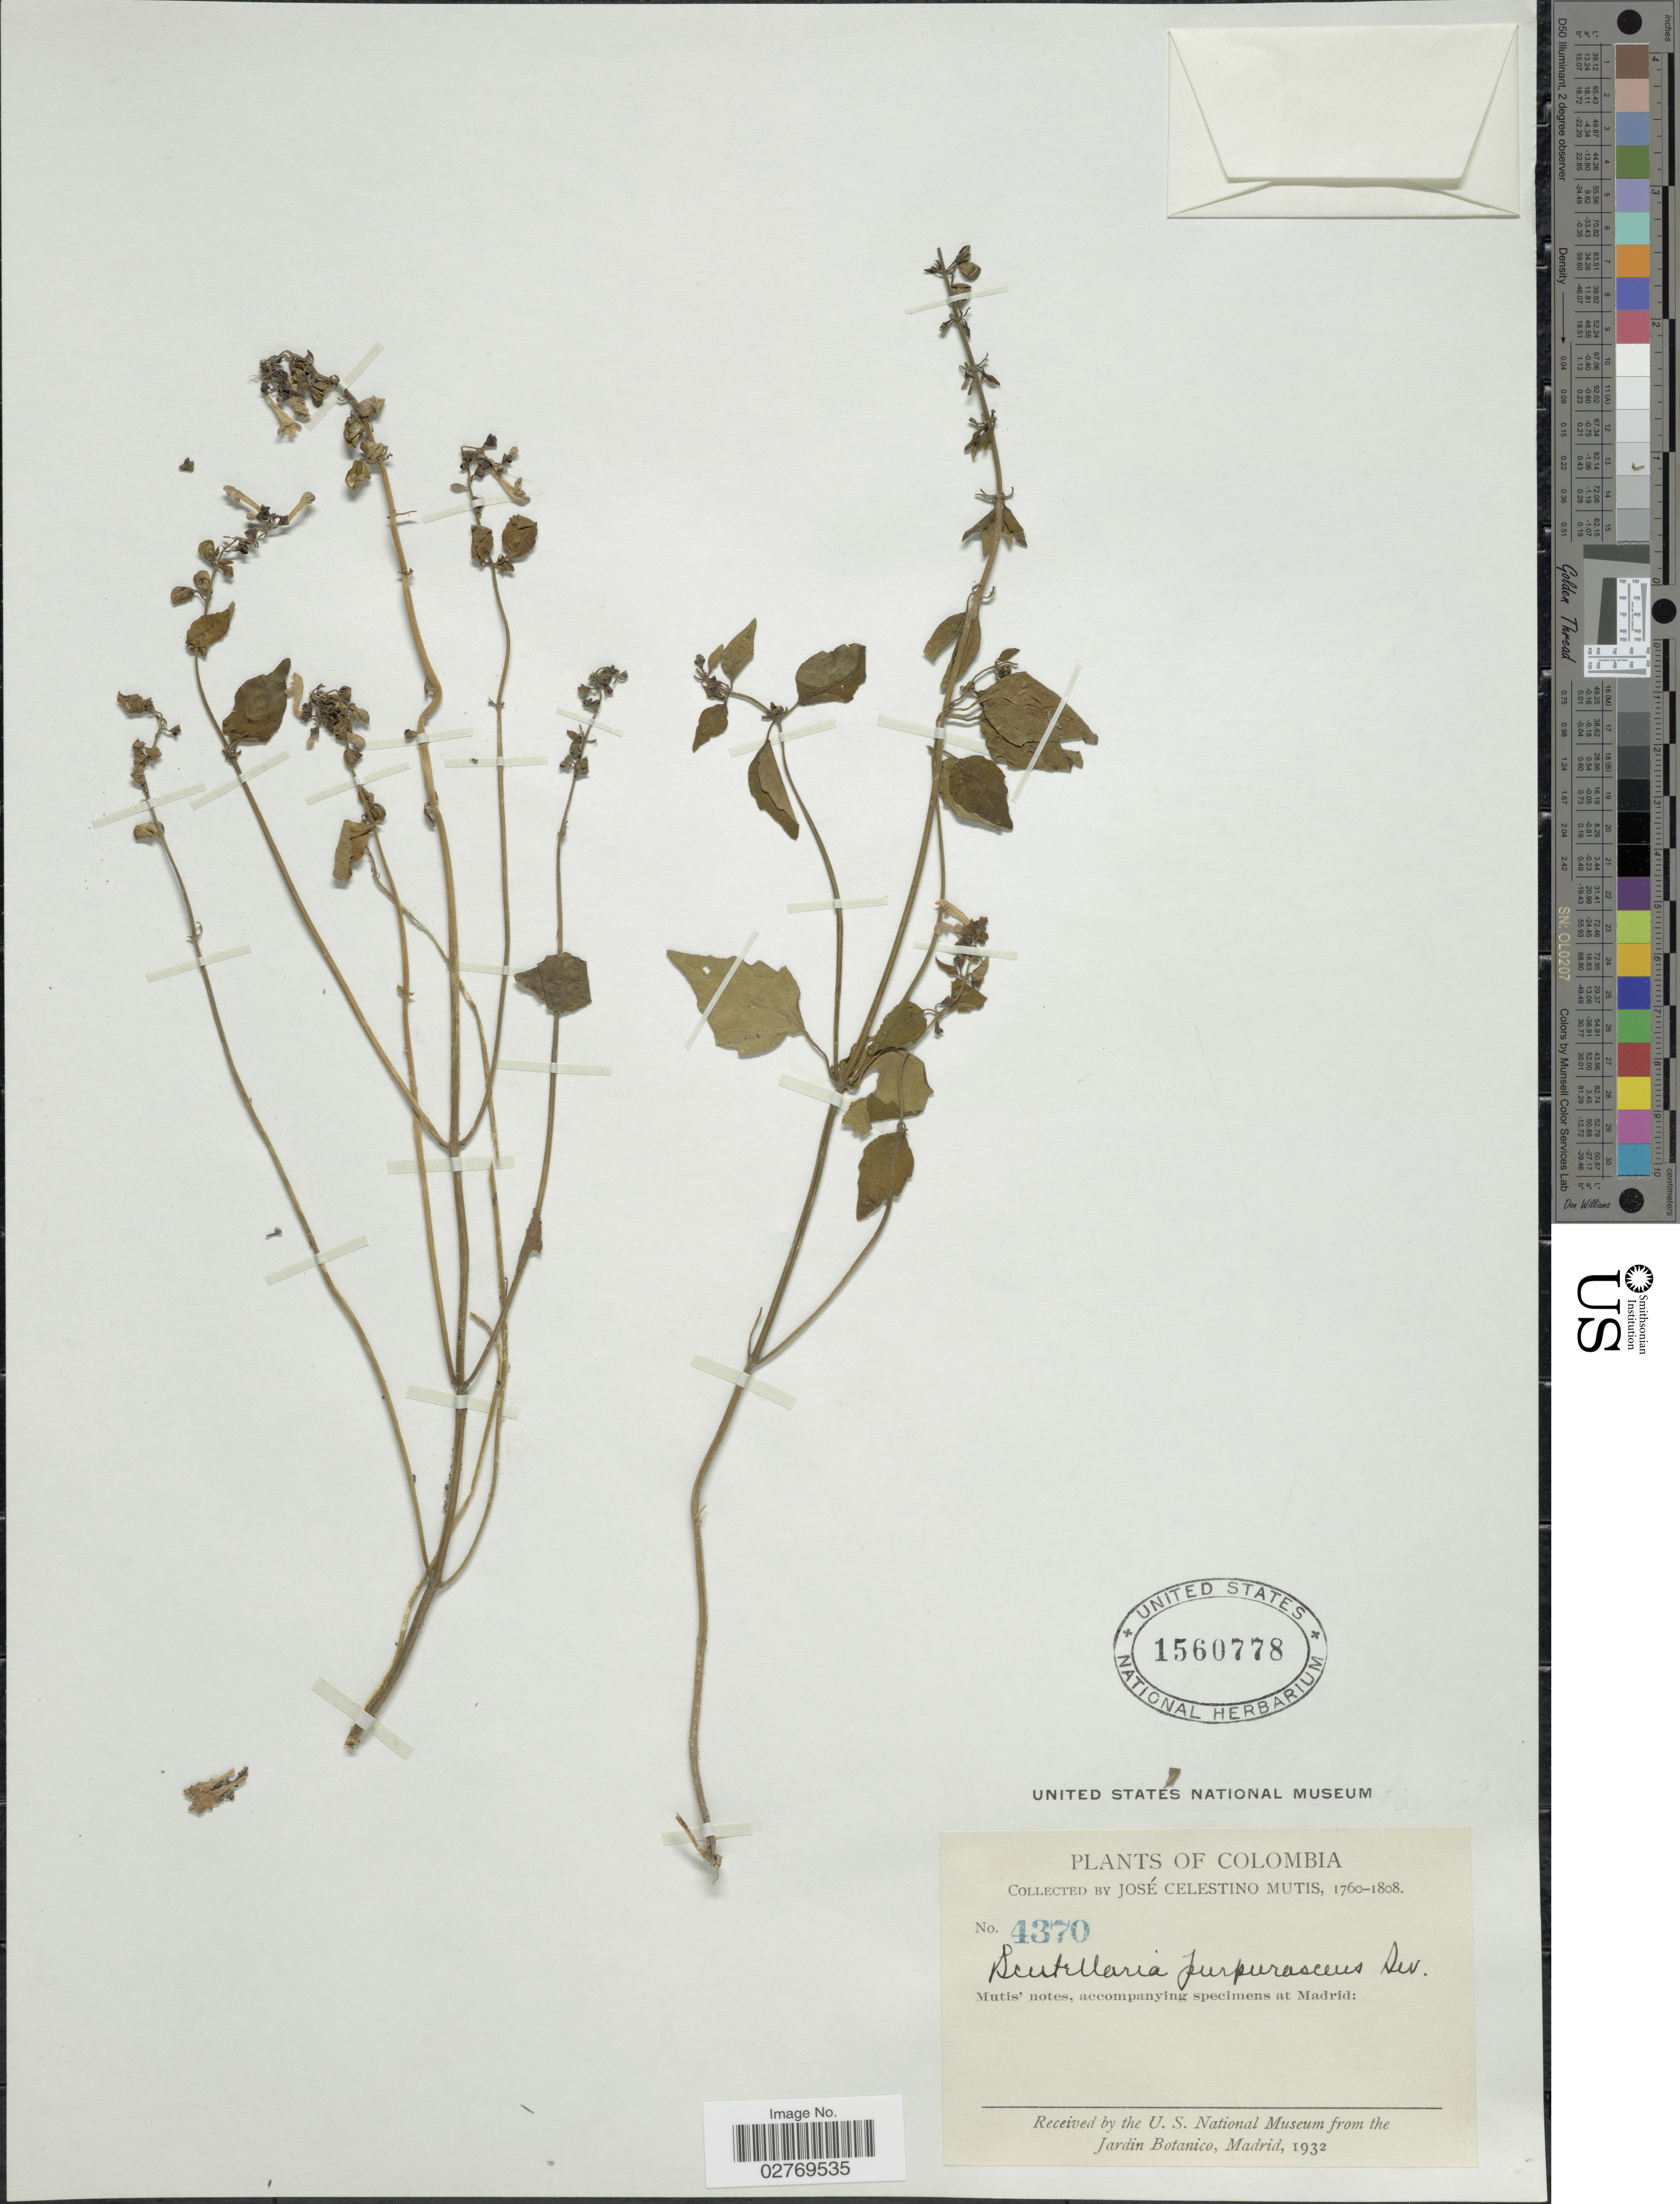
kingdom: Plantae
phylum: Tracheophyta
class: Magnoliopsida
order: Lamiales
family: Lamiaceae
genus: Scutellaria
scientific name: Scutellaria purpurascens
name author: Sw.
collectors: J. C. B. Mutis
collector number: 4370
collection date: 1760/1808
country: Colombia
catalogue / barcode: US 1560778